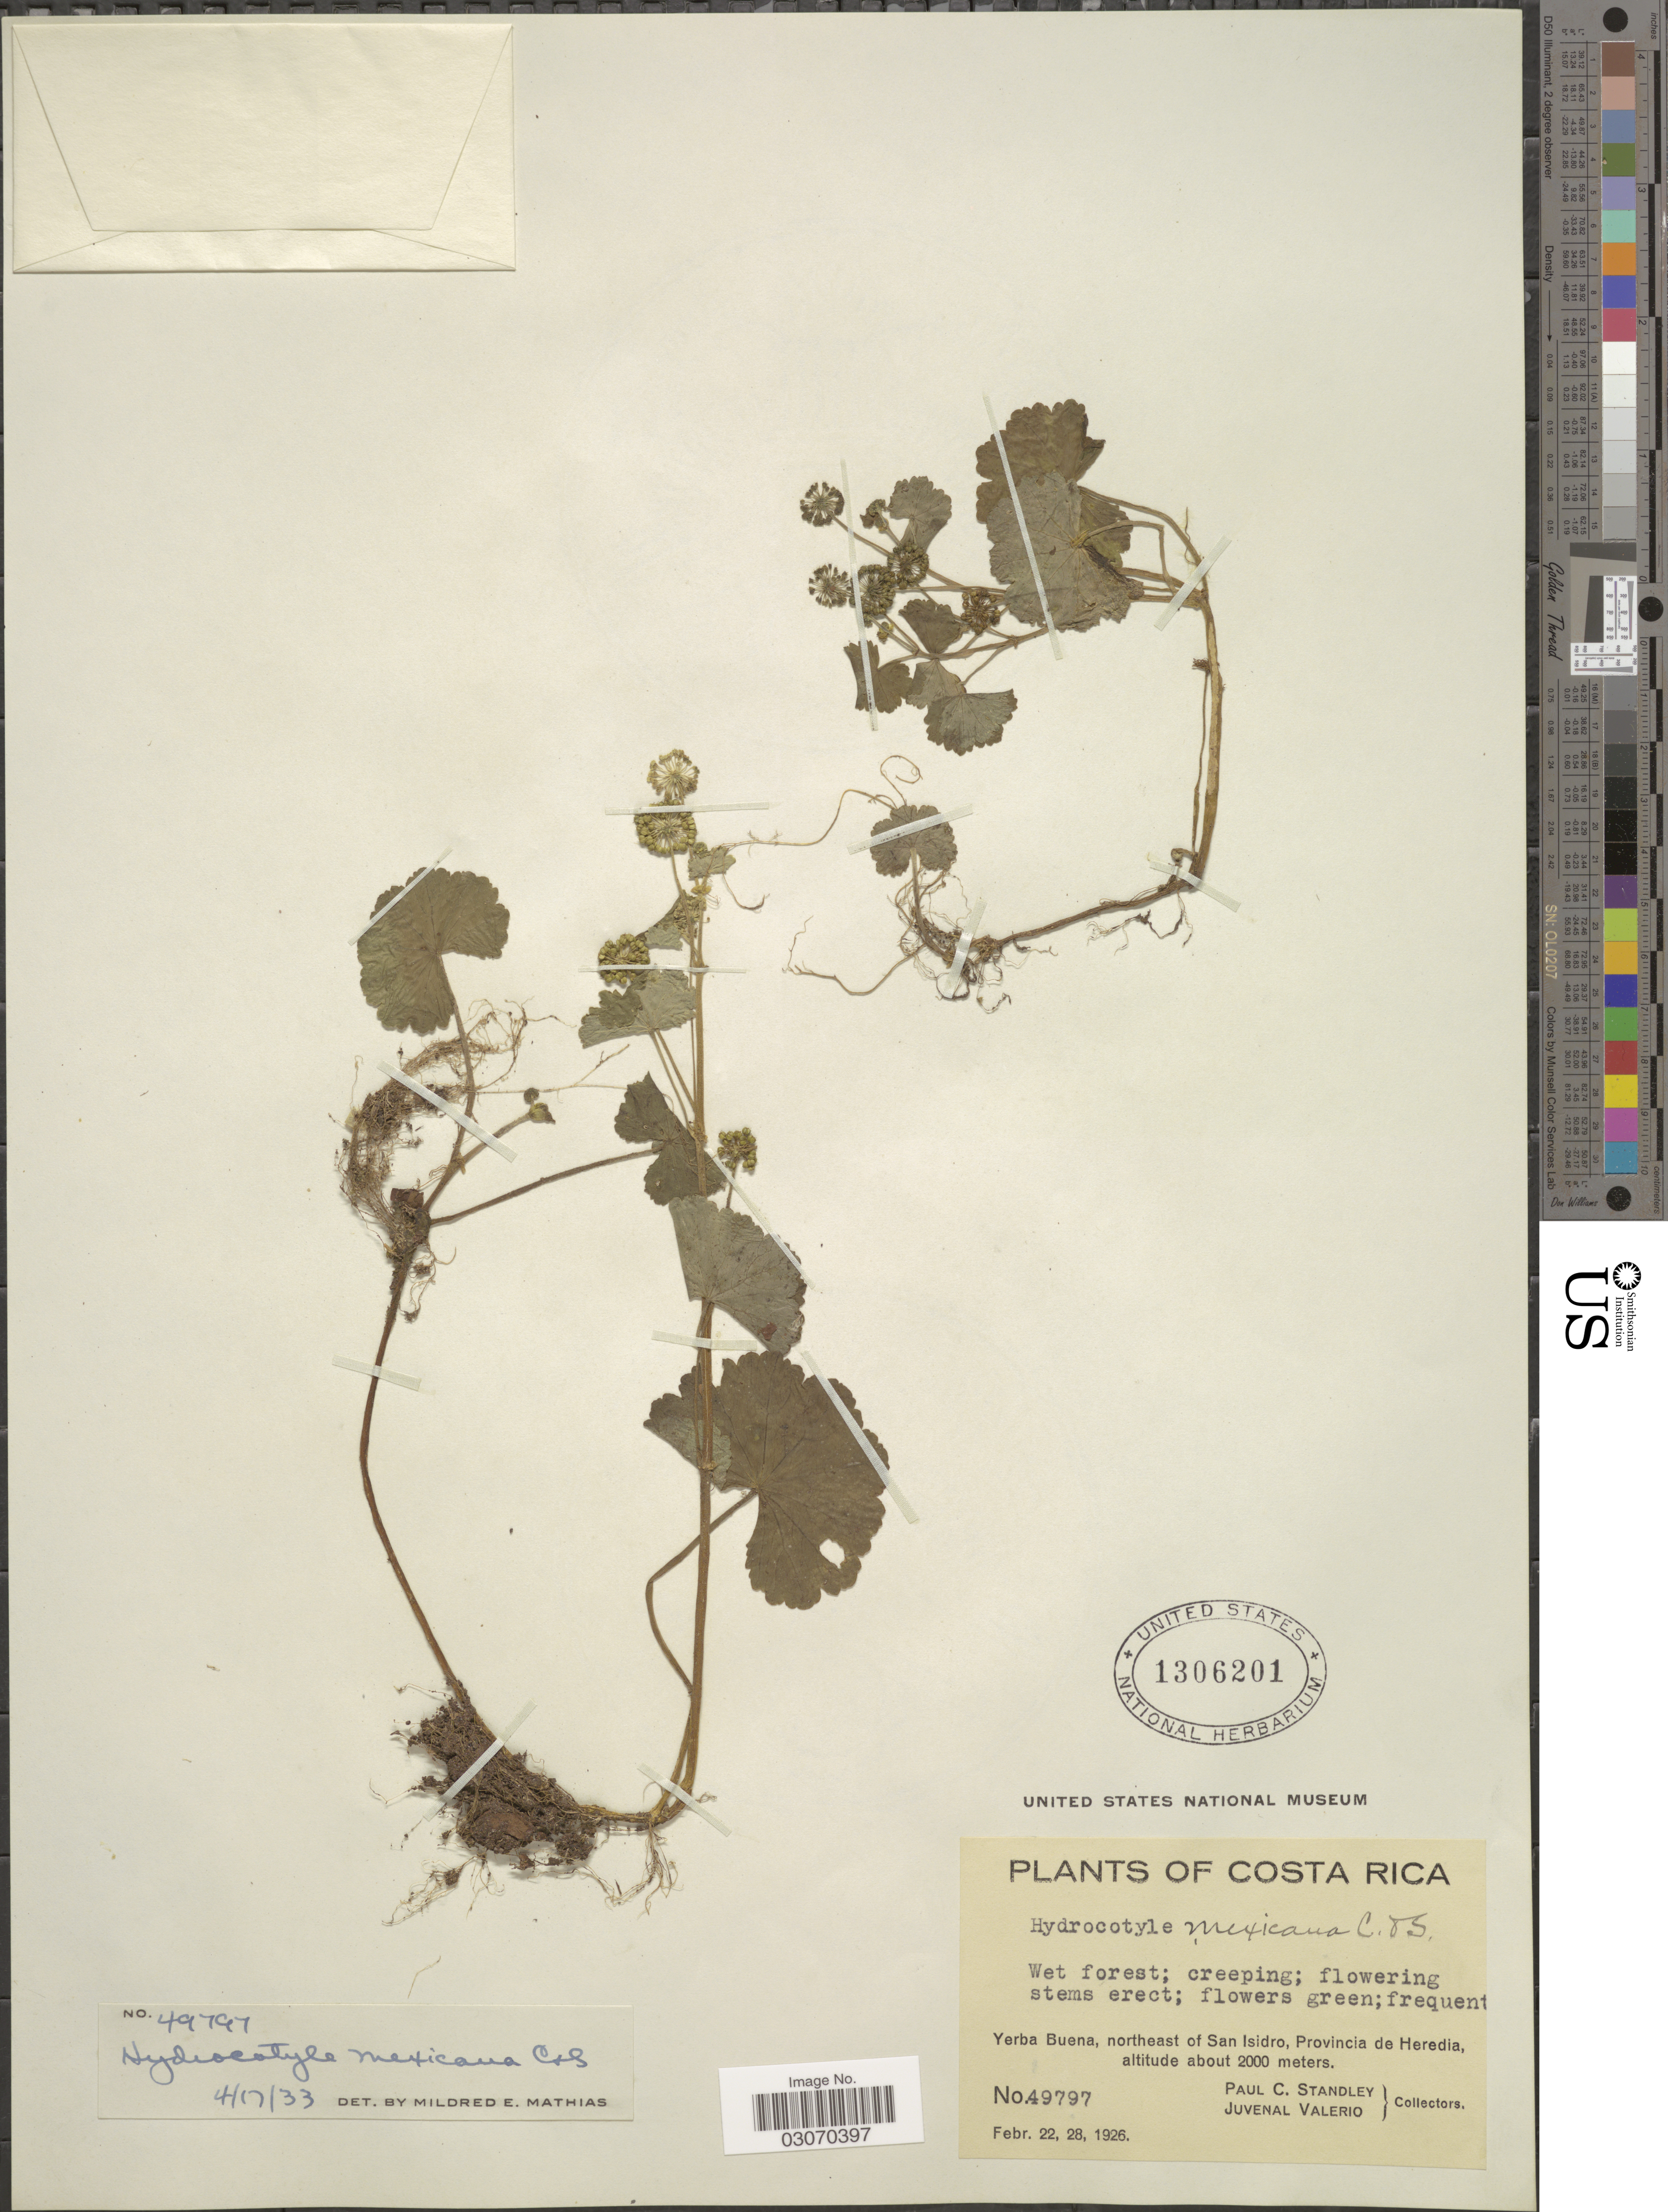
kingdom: Plantae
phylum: Tracheophyta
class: Magnoliopsida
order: Apiales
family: Araliaceae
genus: Hydrocotyle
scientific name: Hydrocotyle mexicana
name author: Schltdl. & Cham.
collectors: P. C. Standley & J. Valerio R.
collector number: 49797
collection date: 1926-02-22/1926-02-28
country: Costa Rica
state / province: Heredia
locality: Yerba Buena, northeast of San Isidro.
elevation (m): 2000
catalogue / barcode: US 1306201